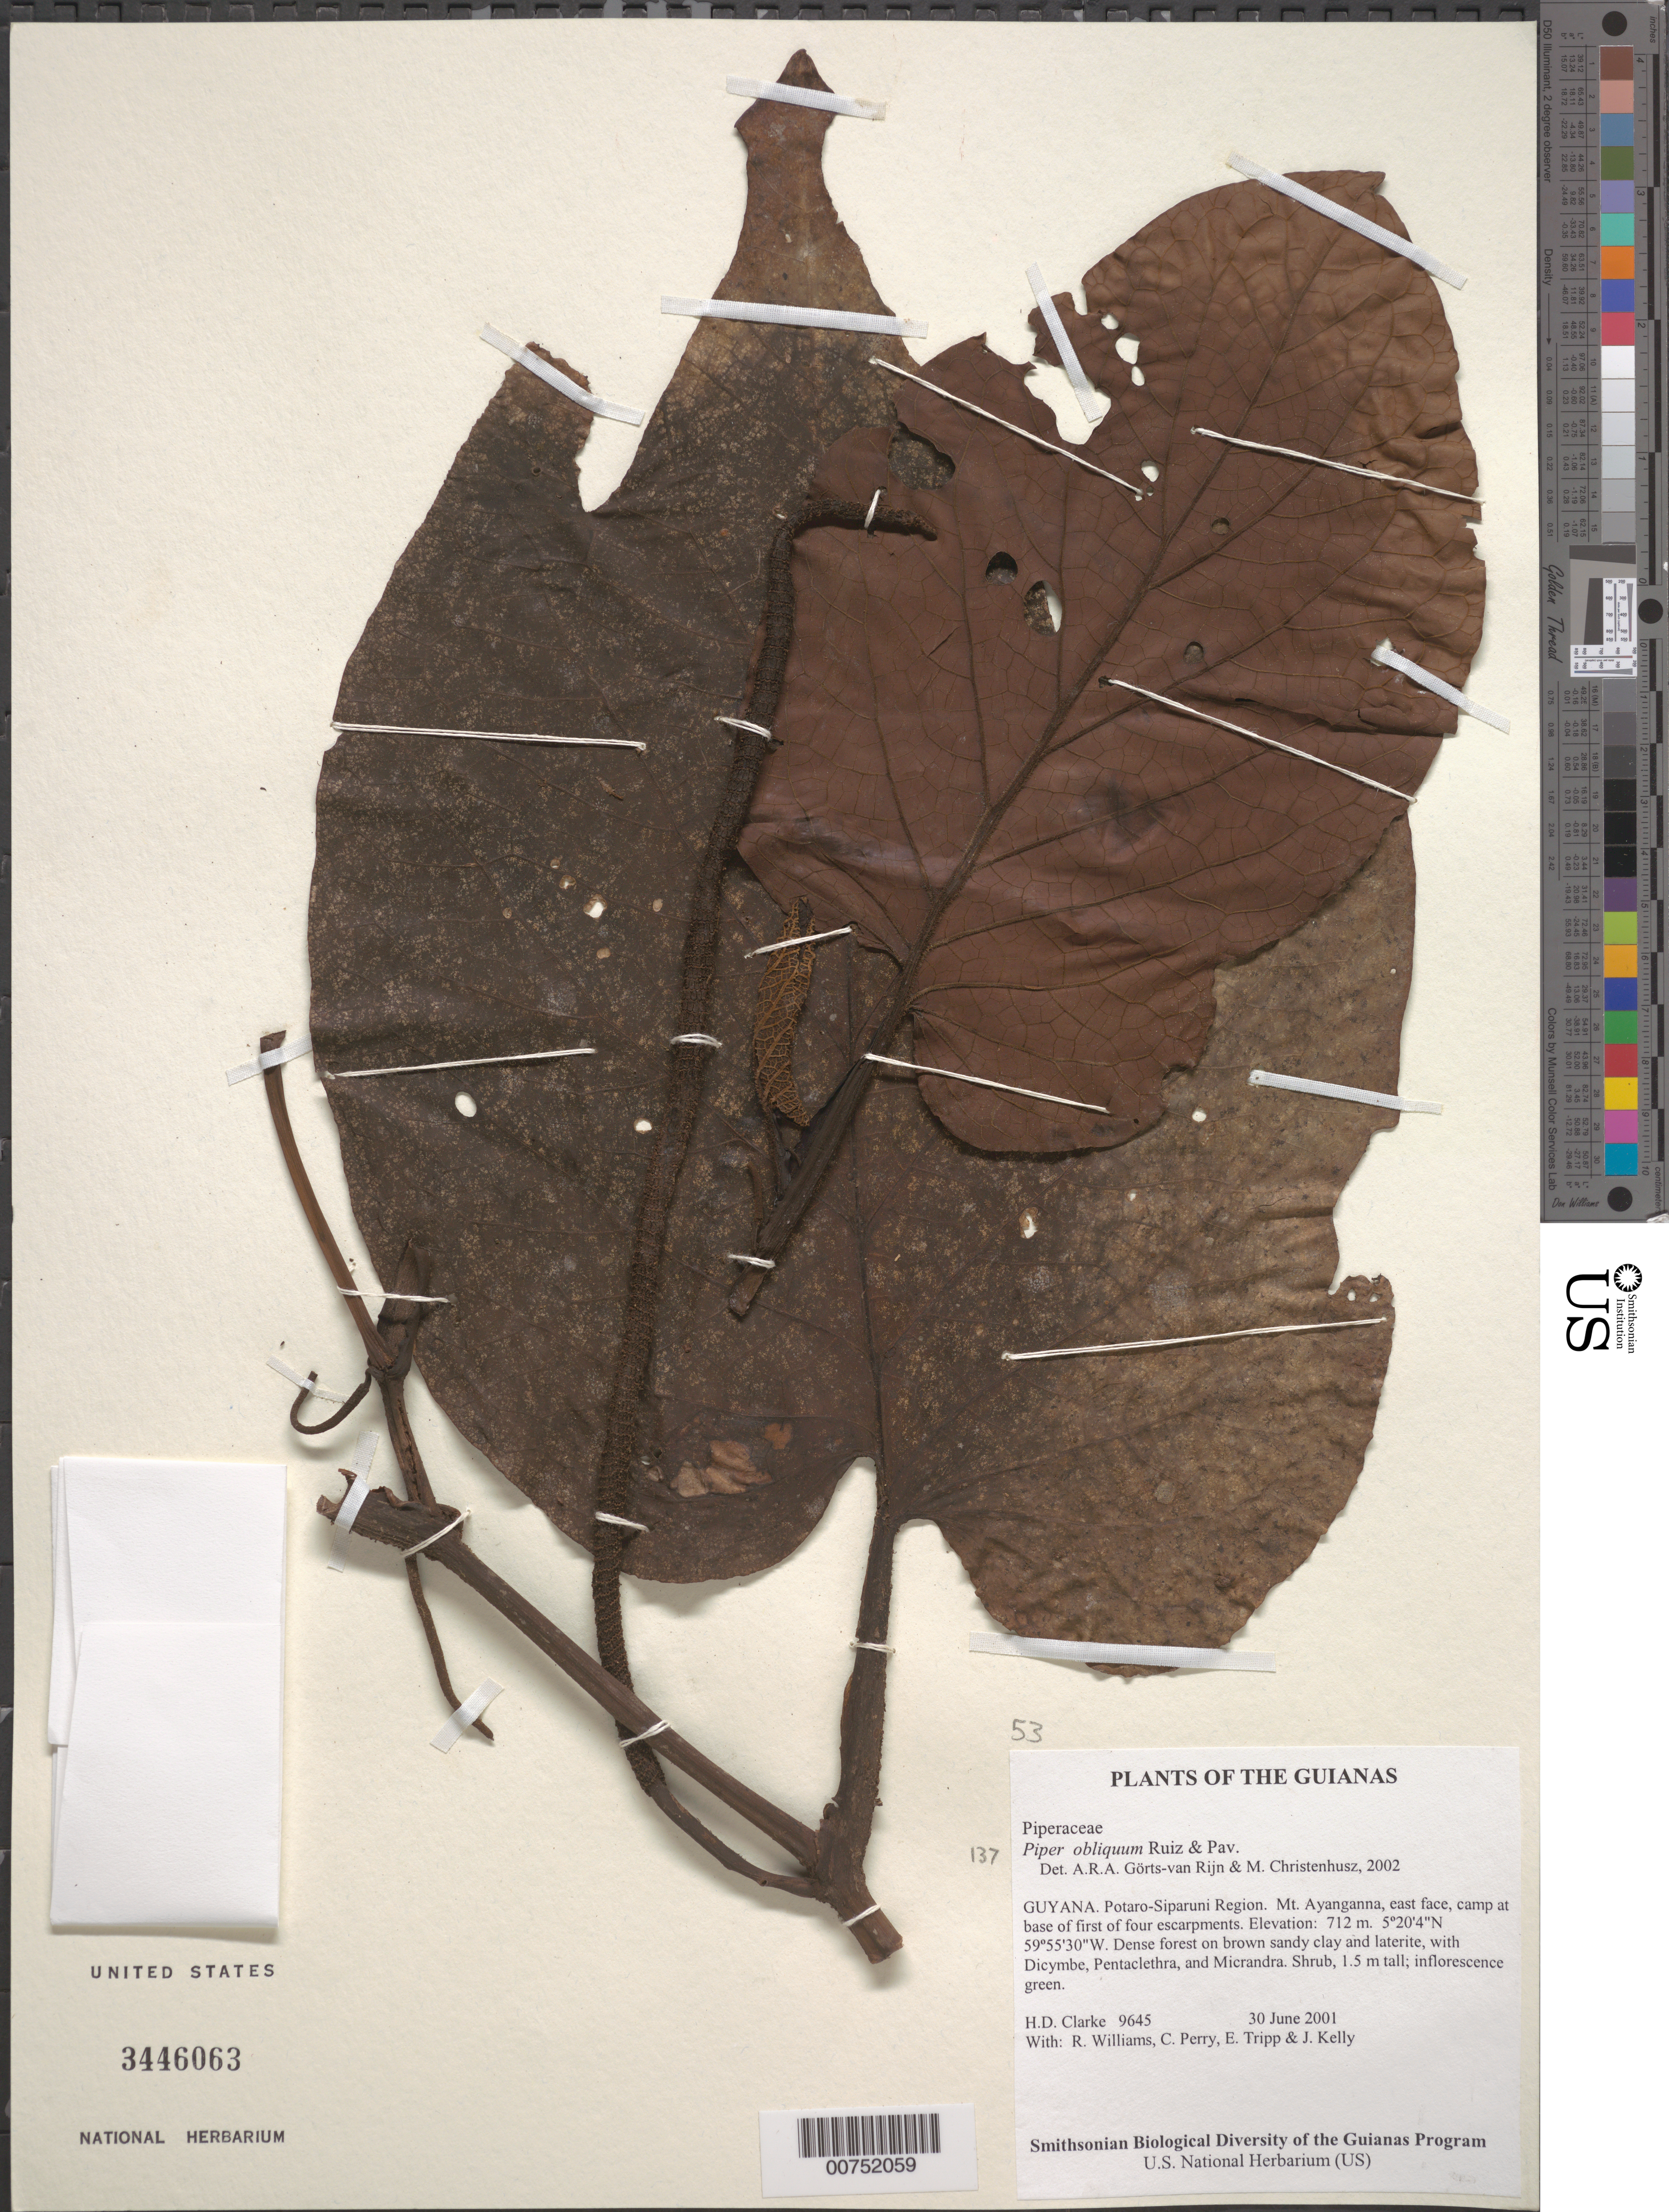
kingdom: Plantae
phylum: Tracheophyta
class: Magnoliopsida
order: Piperales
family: Piperaceae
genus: Piper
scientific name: Piper obliquum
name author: Ruiz & Pav.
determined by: Görts-van Rijn, A. R.; Christenhusz, M. J.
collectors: H. D. Clarke, R. Williams, C. Perry, E. Tripp & J. Kelly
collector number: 9645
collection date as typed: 30 June 2001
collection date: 2001-06-30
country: Guyana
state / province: Potaro-Siparuni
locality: Mt. Ayanganna, east face, camp at base of first of four escarpments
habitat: Dense forest on brown sandy clay and laterite, with Dicymbe, Pentaclethra, and Micrandra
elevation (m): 712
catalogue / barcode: US 3446063